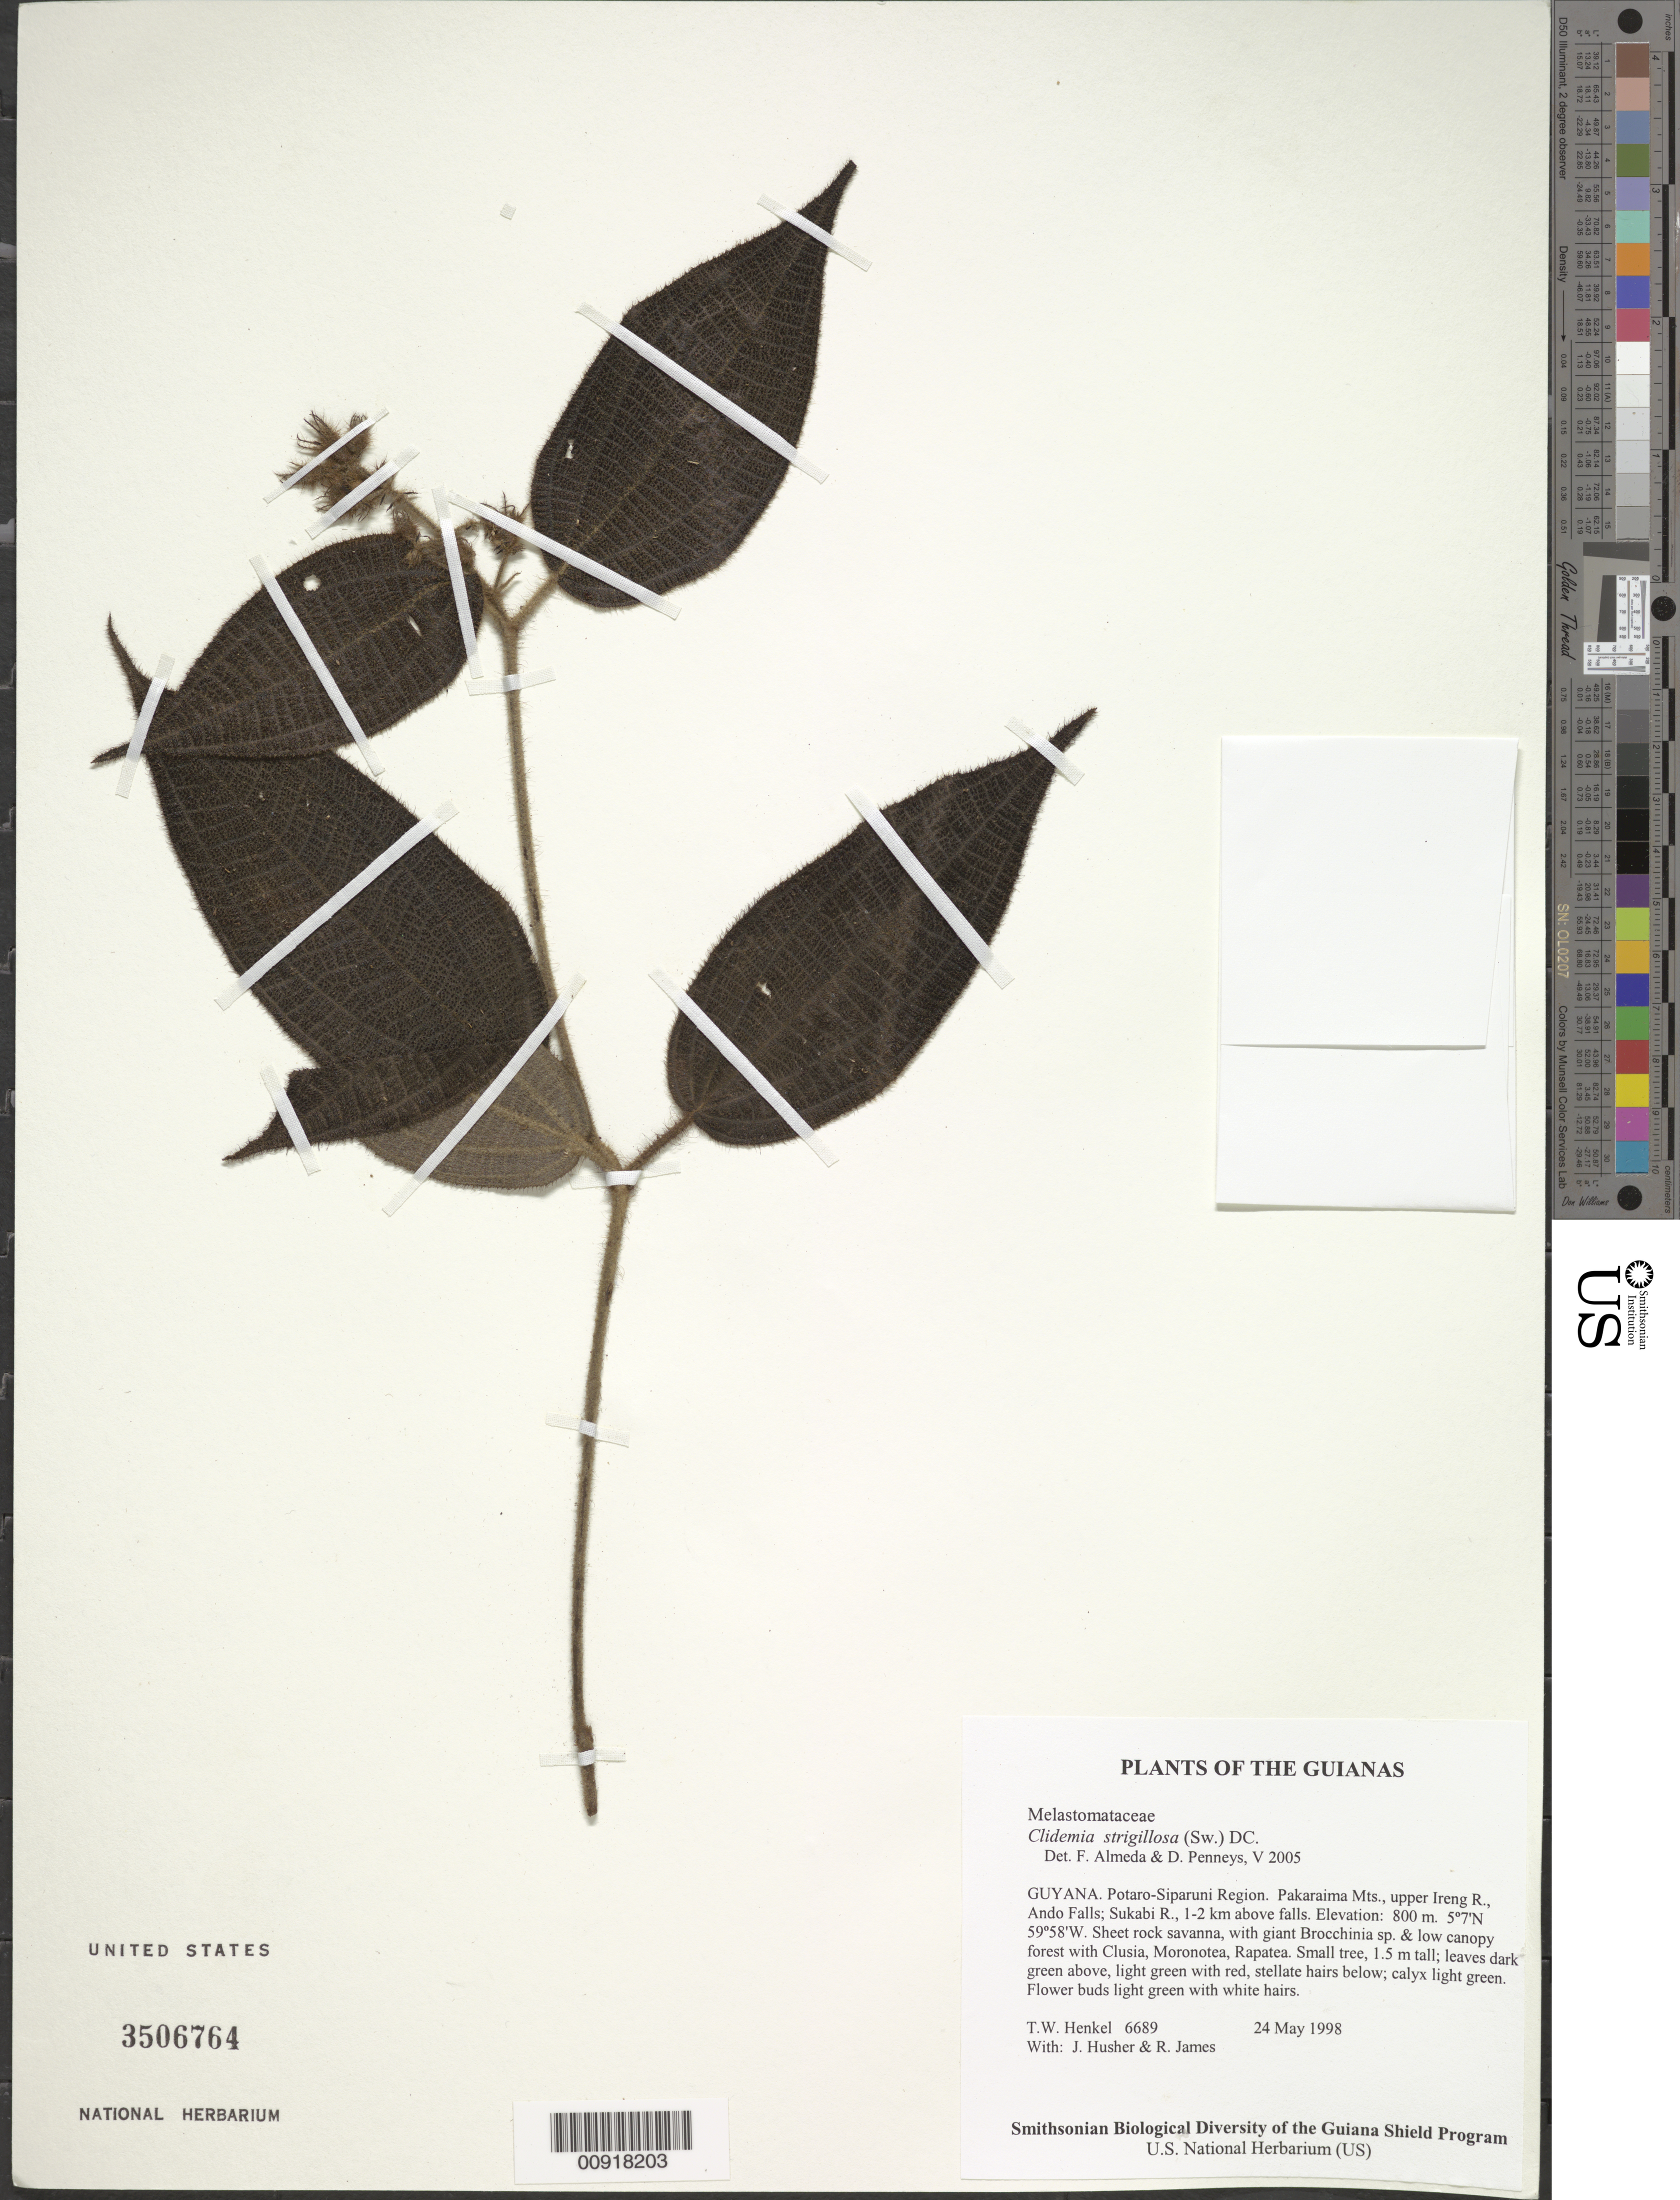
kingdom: Plantae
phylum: Tracheophyta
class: Magnoliopsida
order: Myrtales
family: Melastomataceae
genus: Clidemia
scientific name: Clidemia strigillosa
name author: (Sw.) DC.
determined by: Almeda, F.; Penneys, D. S.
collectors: T. Henkel, J. Husher & R. James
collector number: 6689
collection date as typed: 24 May 1998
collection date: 1998-05-24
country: Guyana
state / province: Potaro-Siparuni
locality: Pakaraima Mts., upper Ireng R., Ando Falls; Sukabi R., 1-2 km above falls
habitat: Sheet rock savanna, with giant Brocchinia sp. & low canopy forest with Clusia, Moronotea, Rapatea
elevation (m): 800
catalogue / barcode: US 3506764